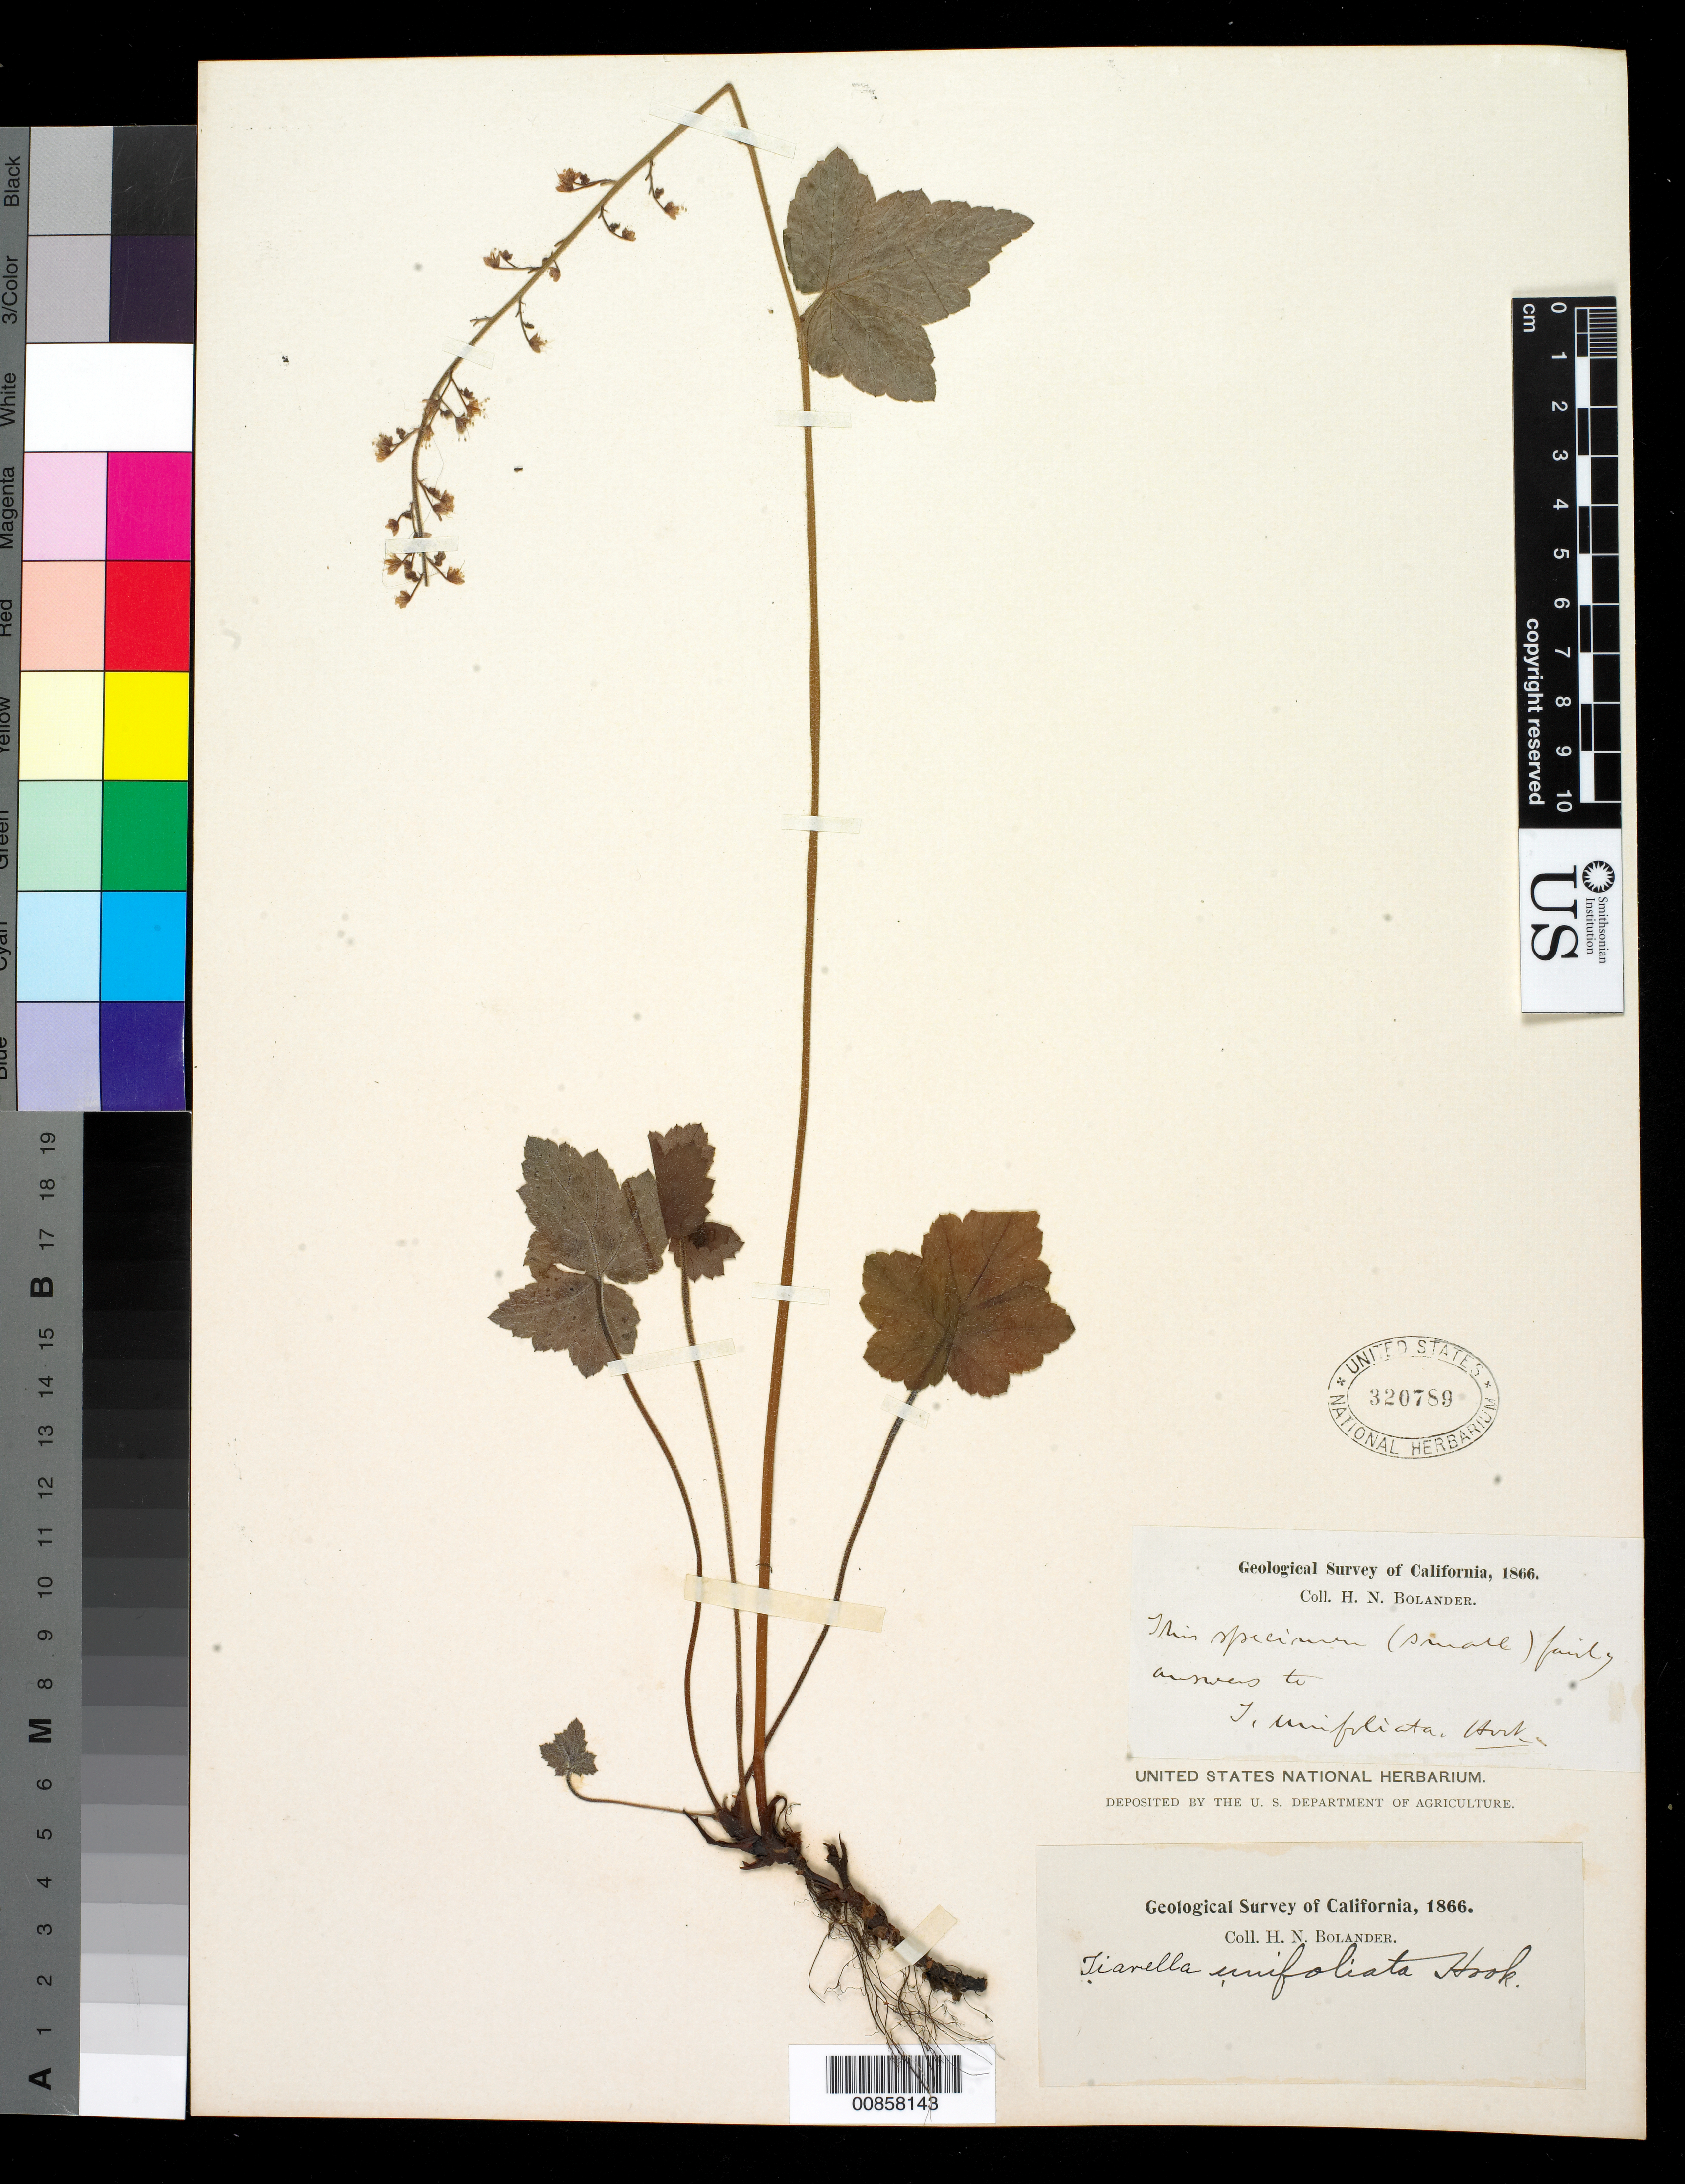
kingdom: Plantae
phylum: Tracheophyta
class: Magnoliopsida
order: Saxifragales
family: Saxifragaceae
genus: Tiarella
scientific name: Tiarella unifoliata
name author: Hook.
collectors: H. Bolander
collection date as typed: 1866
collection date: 1866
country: United States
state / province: California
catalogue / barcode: US 320789